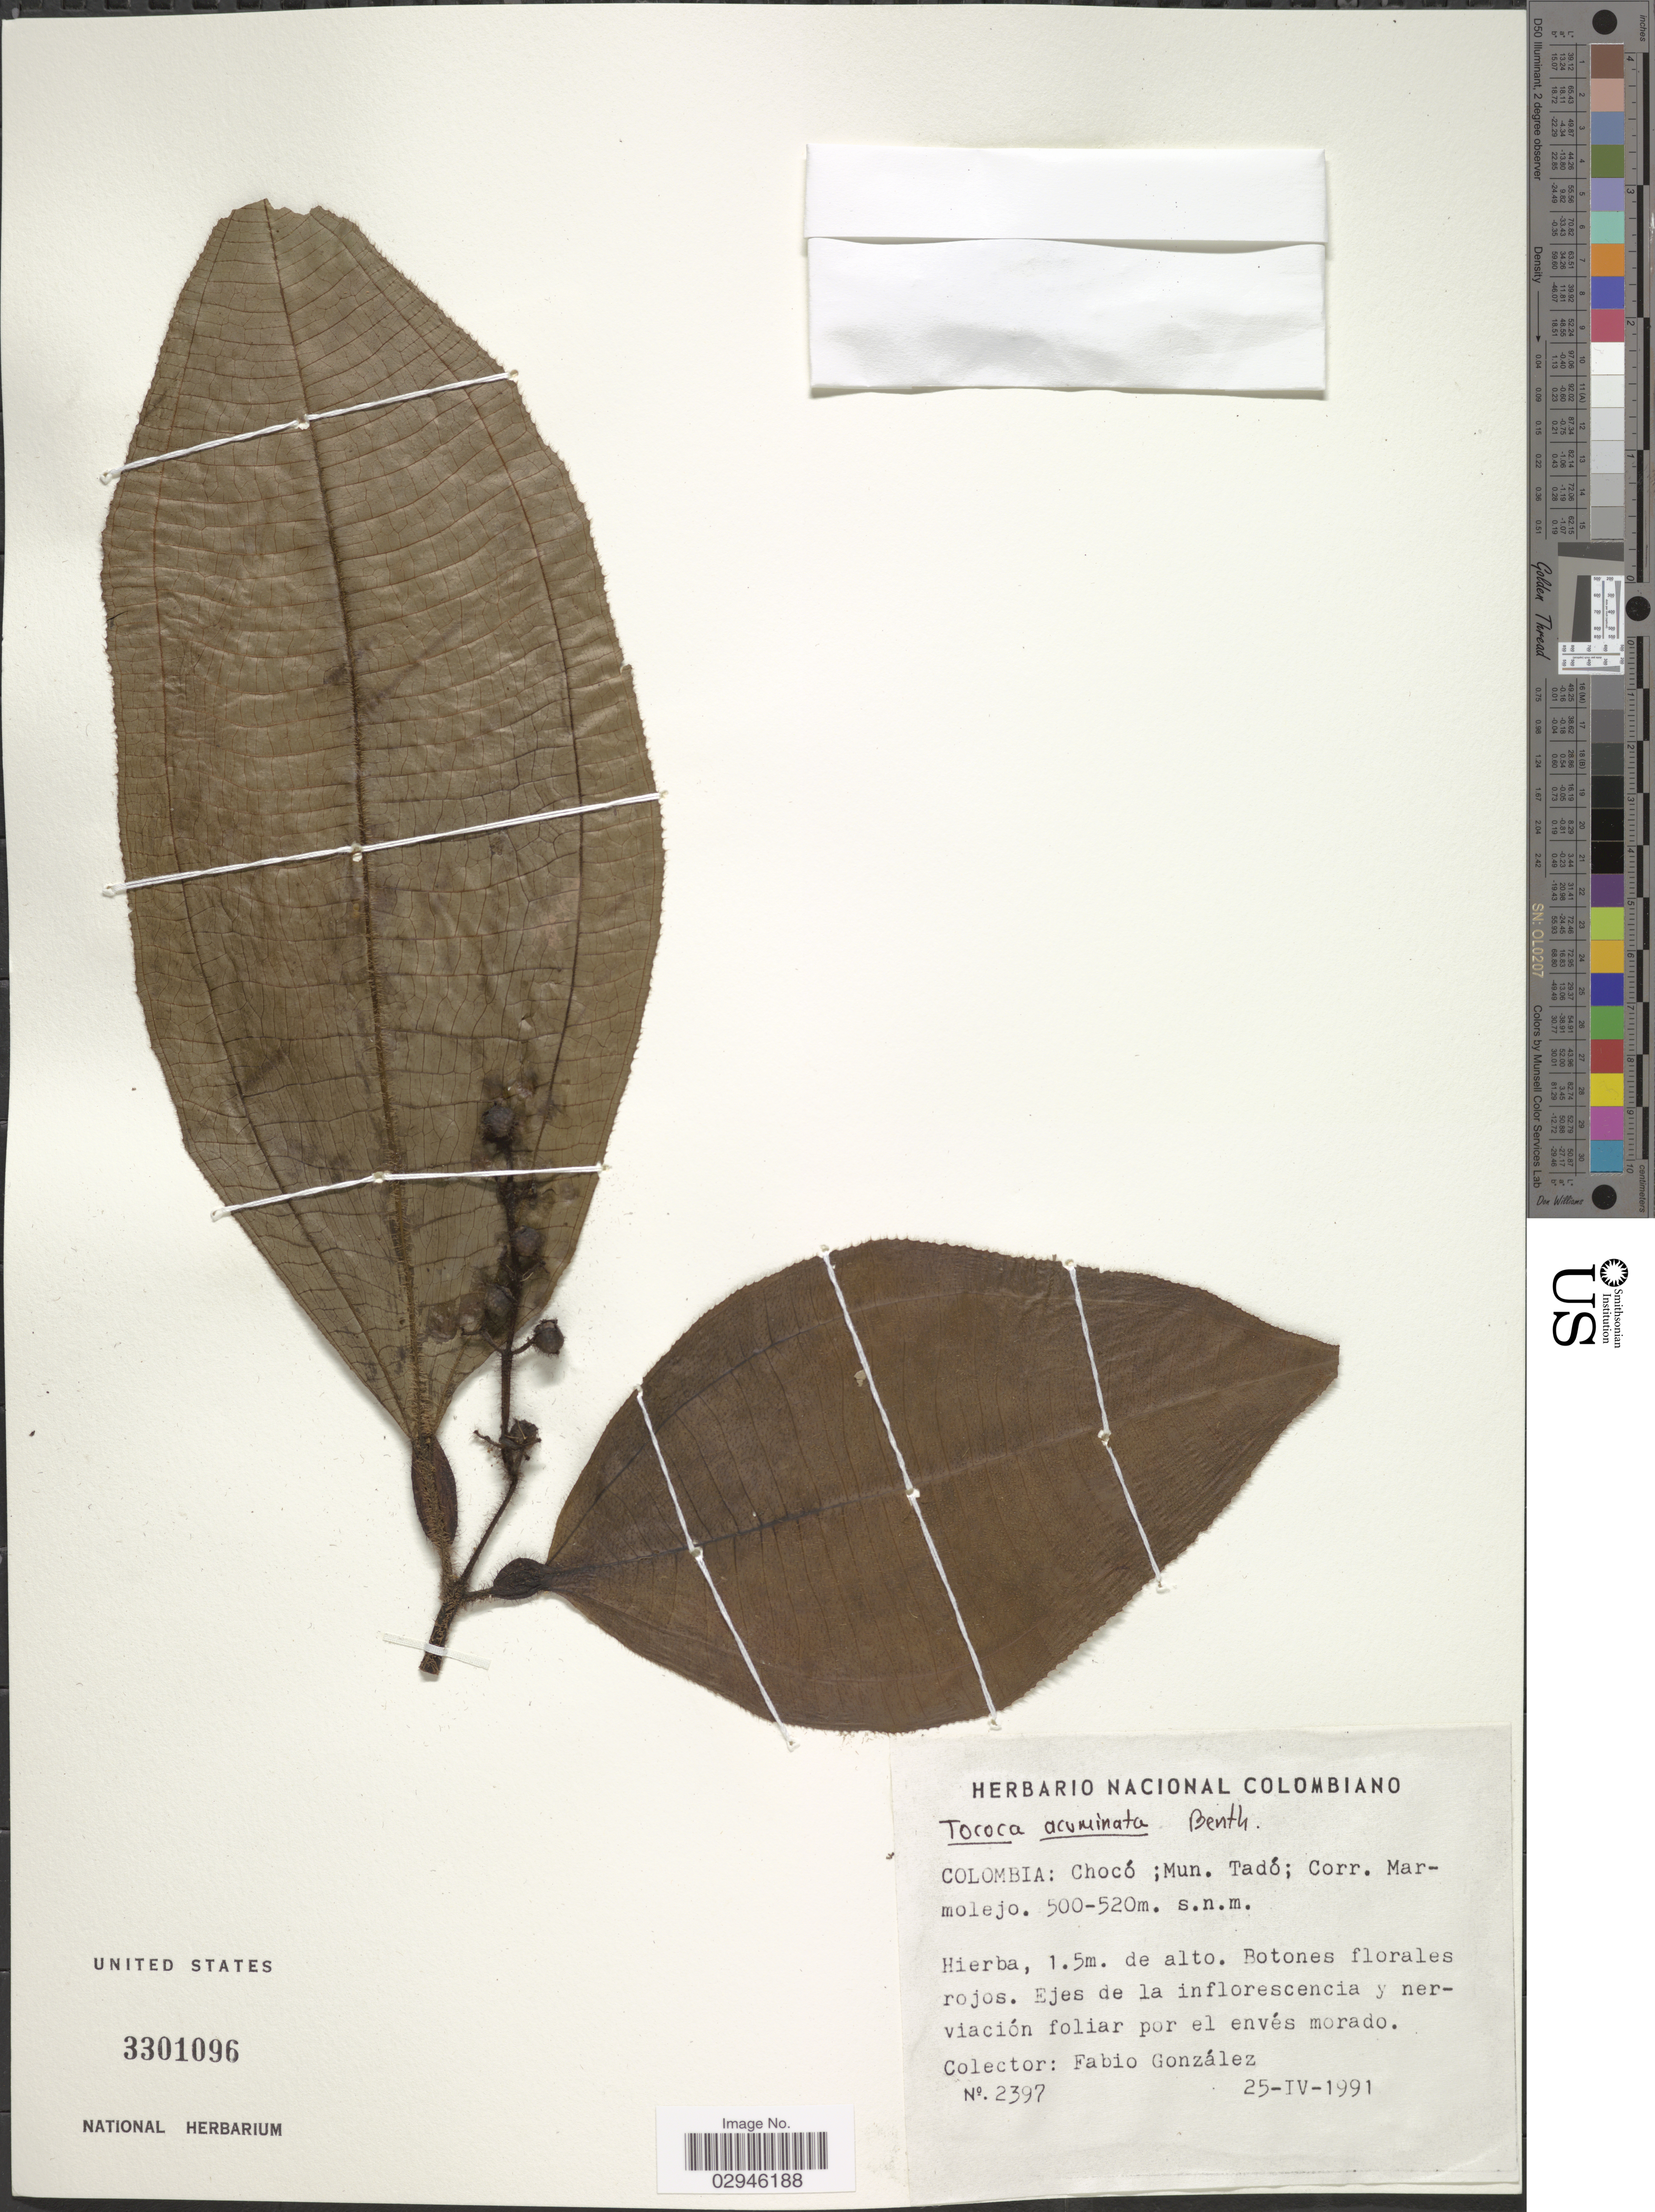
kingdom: Plantae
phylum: Tracheophyta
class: Magnoliopsida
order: Myrtales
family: Melastomataceae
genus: Tococa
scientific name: Tococa acuminata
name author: Benth.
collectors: F. González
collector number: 2397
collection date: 1991-04-25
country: Colombia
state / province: Chocó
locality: Mun. Tadó; Corr. Marmolejo.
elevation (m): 500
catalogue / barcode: US 3301096